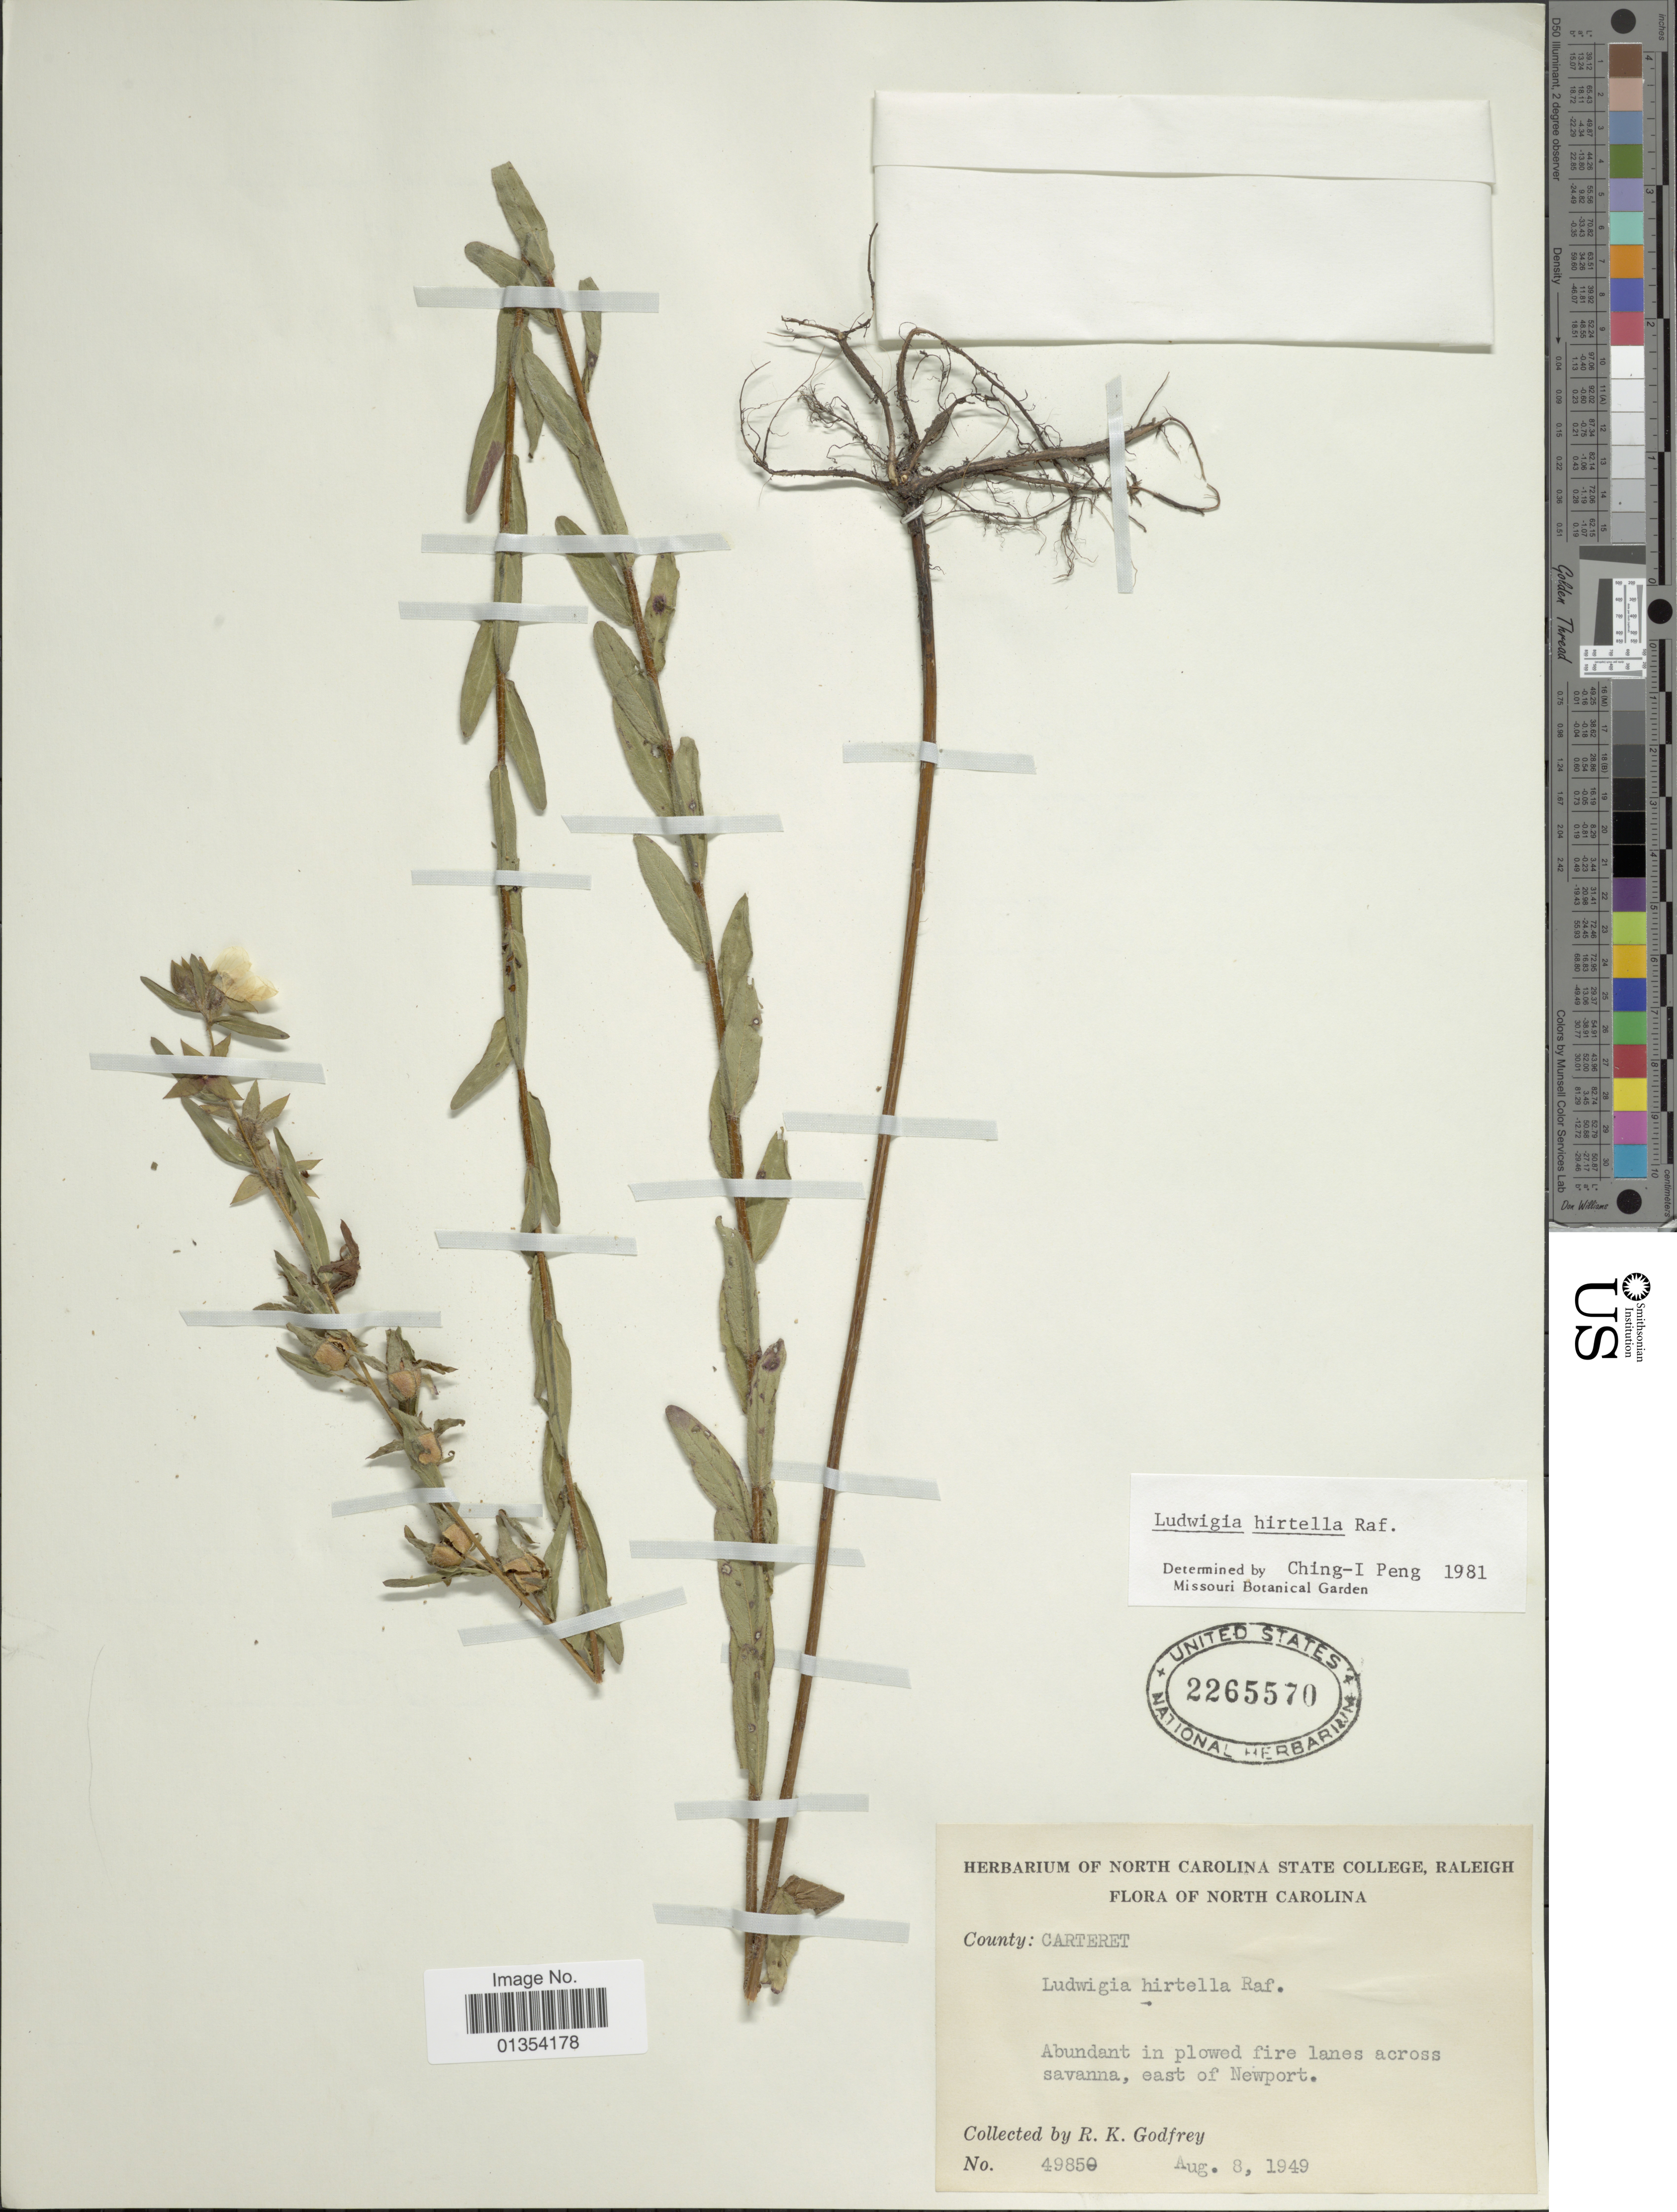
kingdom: Plantae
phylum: Tracheophyta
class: Magnoliopsida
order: Myrtales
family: Onagraceae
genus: Ludwigia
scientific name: Ludwigia hirtella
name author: Raf.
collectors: R. K. Godfrey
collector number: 49850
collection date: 1949-08-08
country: United States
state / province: North Carolina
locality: Carteret, east of Newport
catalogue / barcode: US 2265570